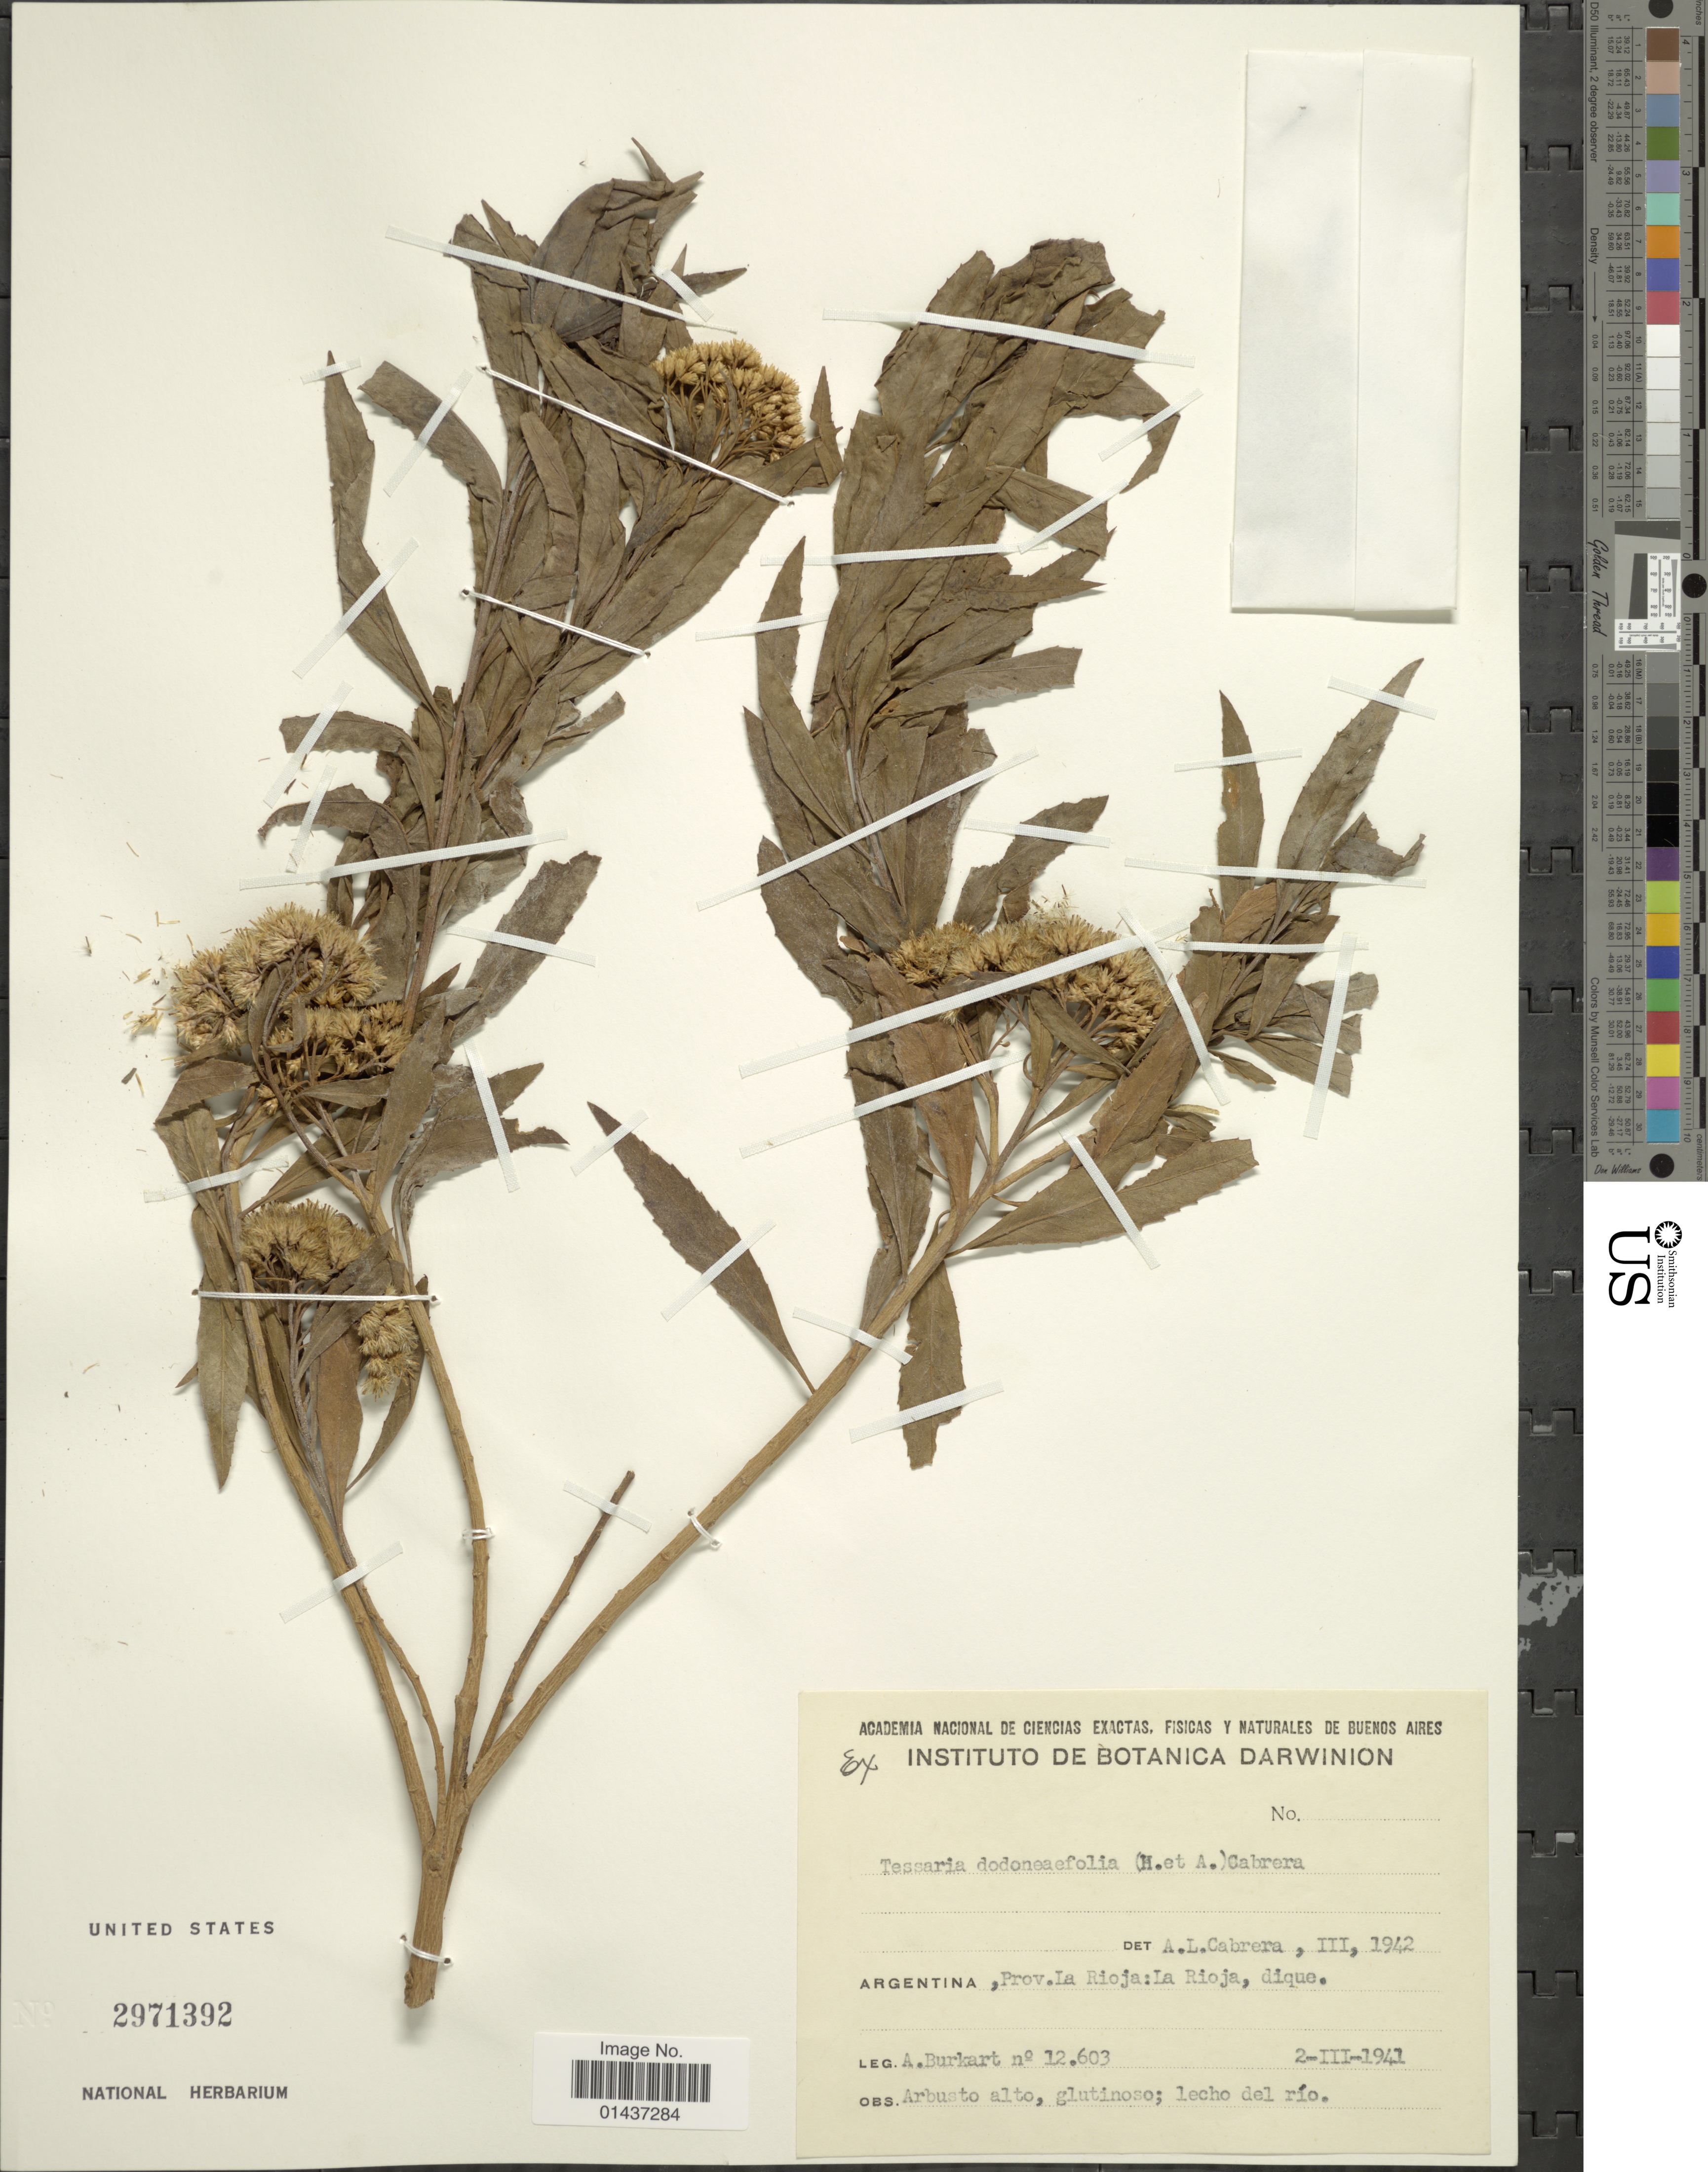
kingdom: Plantae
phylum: Tracheophyta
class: Magnoliopsida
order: Asterales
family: Asteraceae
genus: Tessaria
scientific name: Tessaria dodoneifolia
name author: (Hook. & Arn.) Cabrera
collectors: A. E. Burkart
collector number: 12603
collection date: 1941-03-02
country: Argentina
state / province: La Rioja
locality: La Rioja, dique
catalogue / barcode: US 2971392